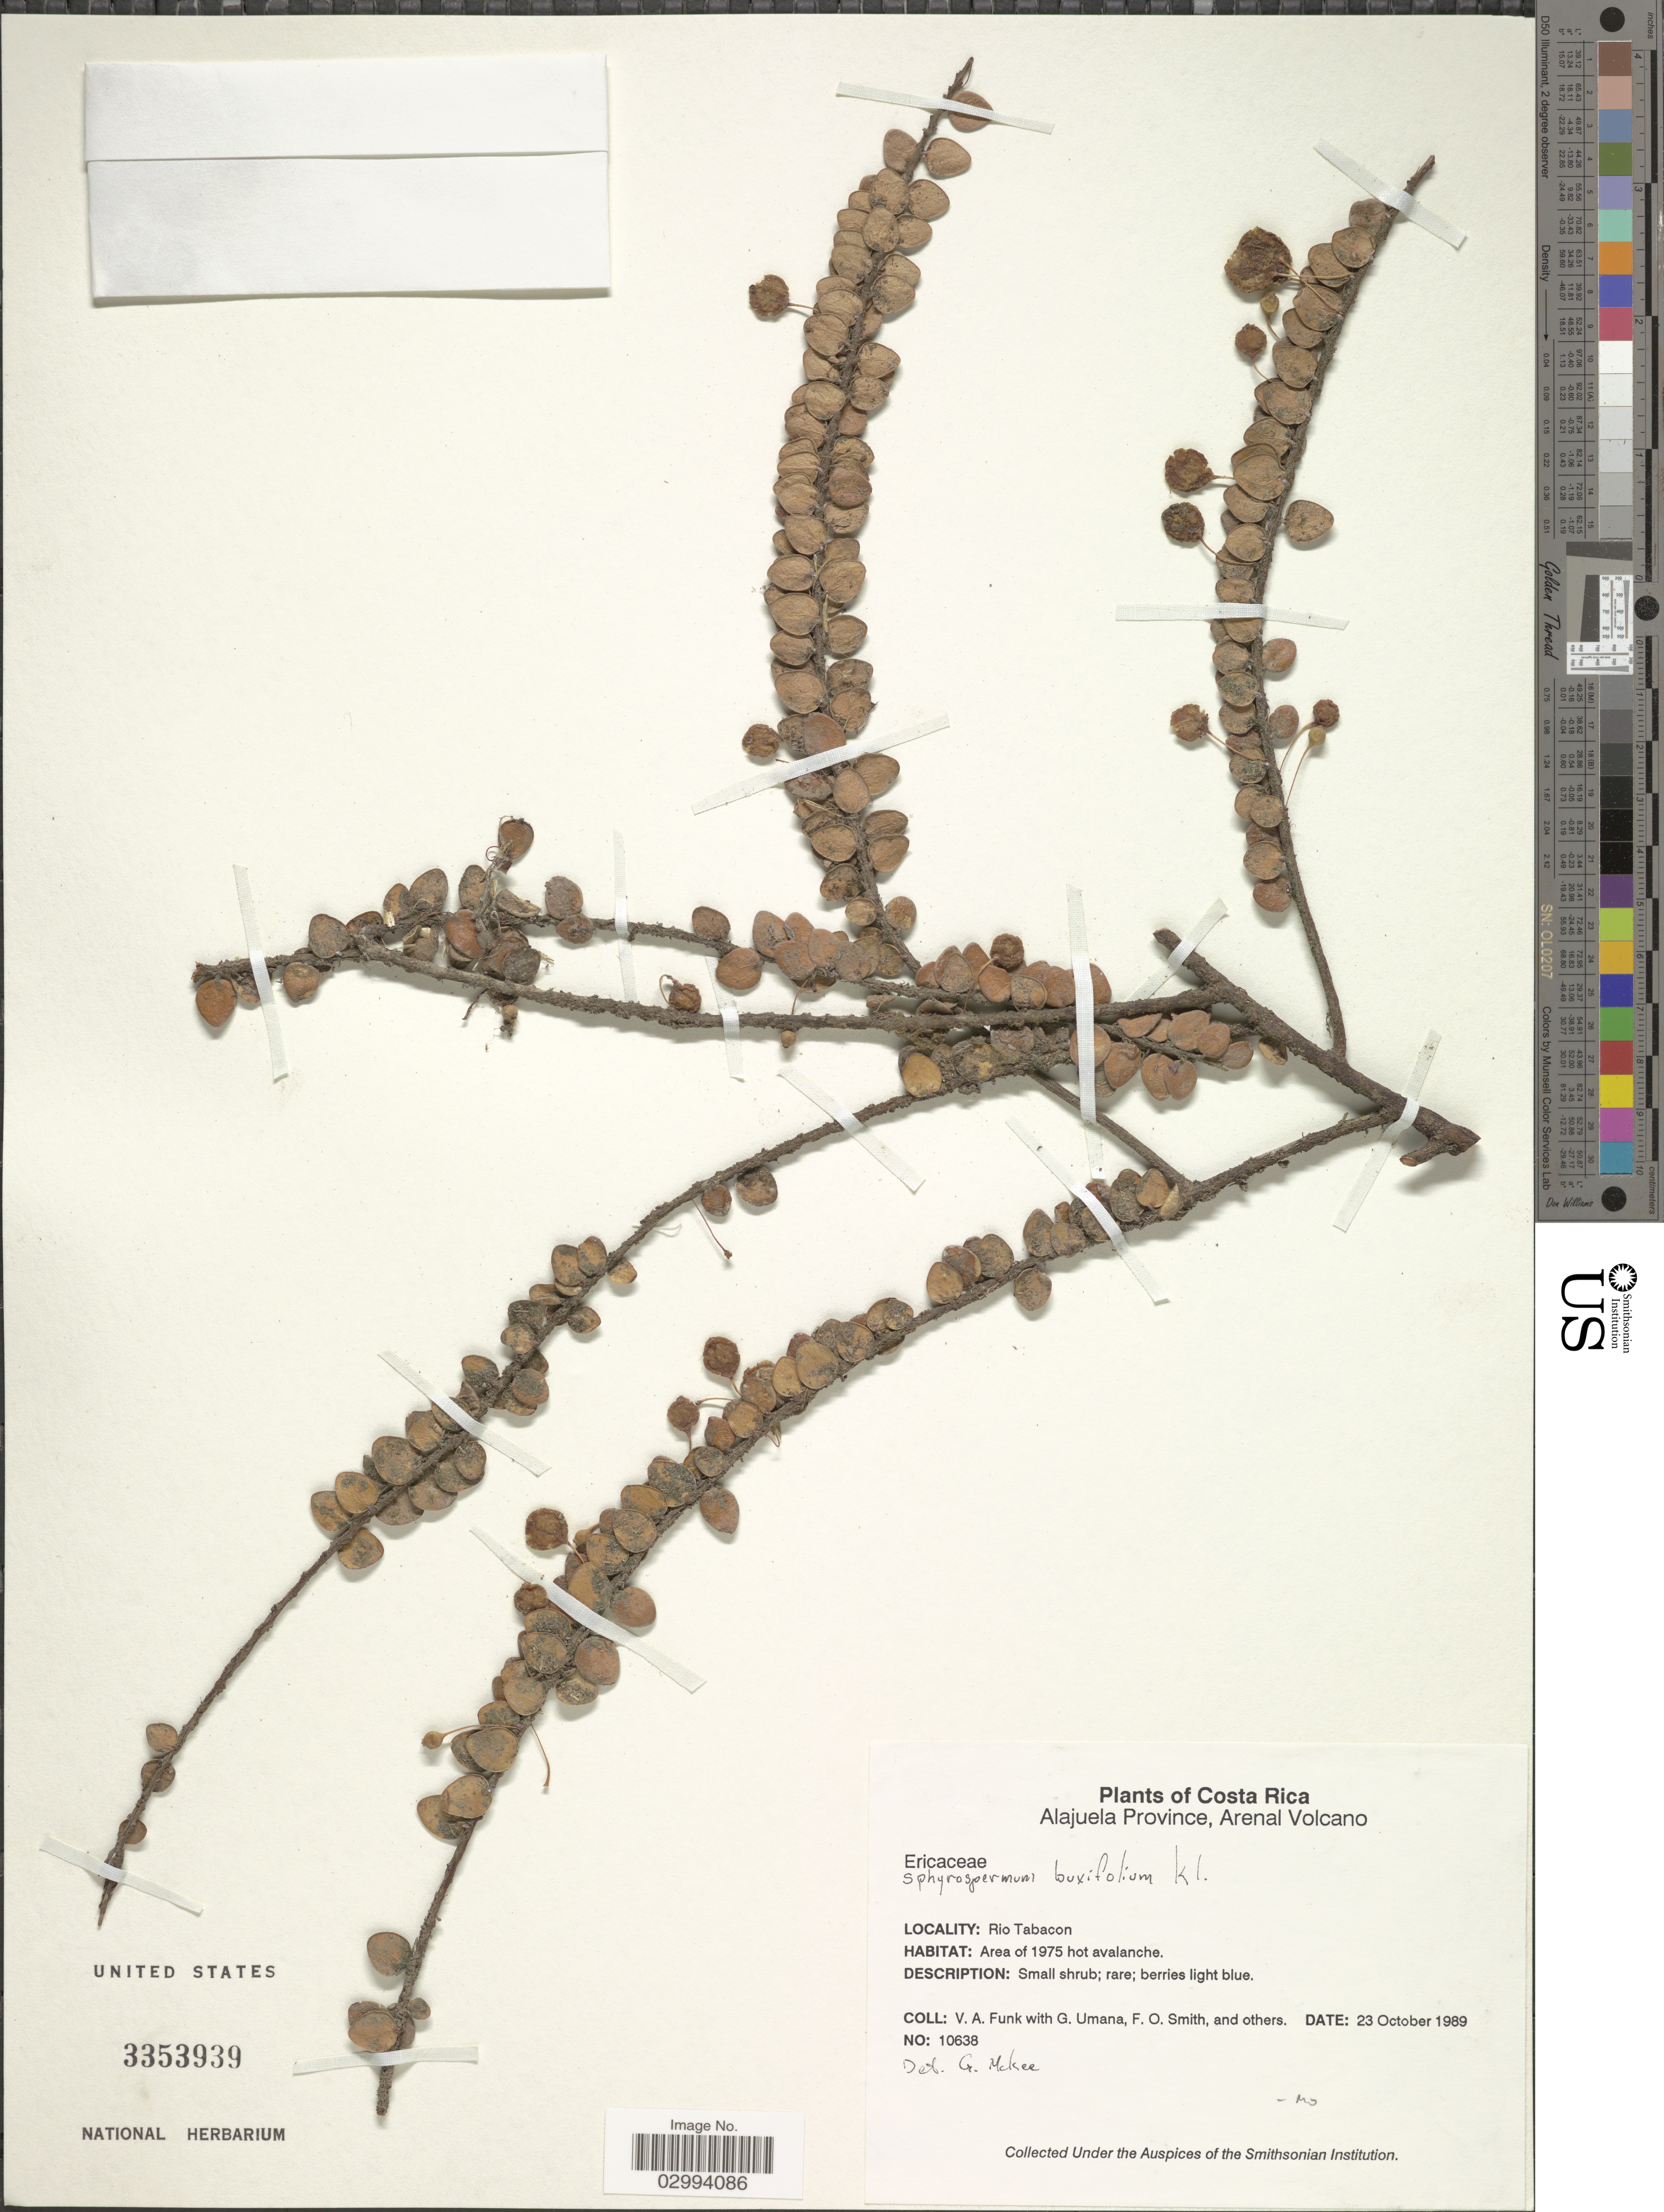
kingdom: Plantae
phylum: Tracheophyta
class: Magnoliopsida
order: Ericales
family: Ericaceae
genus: Sphyrospermum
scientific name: Sphyrospermum buxifolium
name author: Poepp. & Endl.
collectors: V. Funk, G. Umana, F. Smith & et al.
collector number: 10638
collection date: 1989-10-23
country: Costa Rica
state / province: Alajuela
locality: Alajuela Province, Arenal Volcano, Rio Tabacon, area of 1975 hot avalanche.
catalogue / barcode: US 3353939